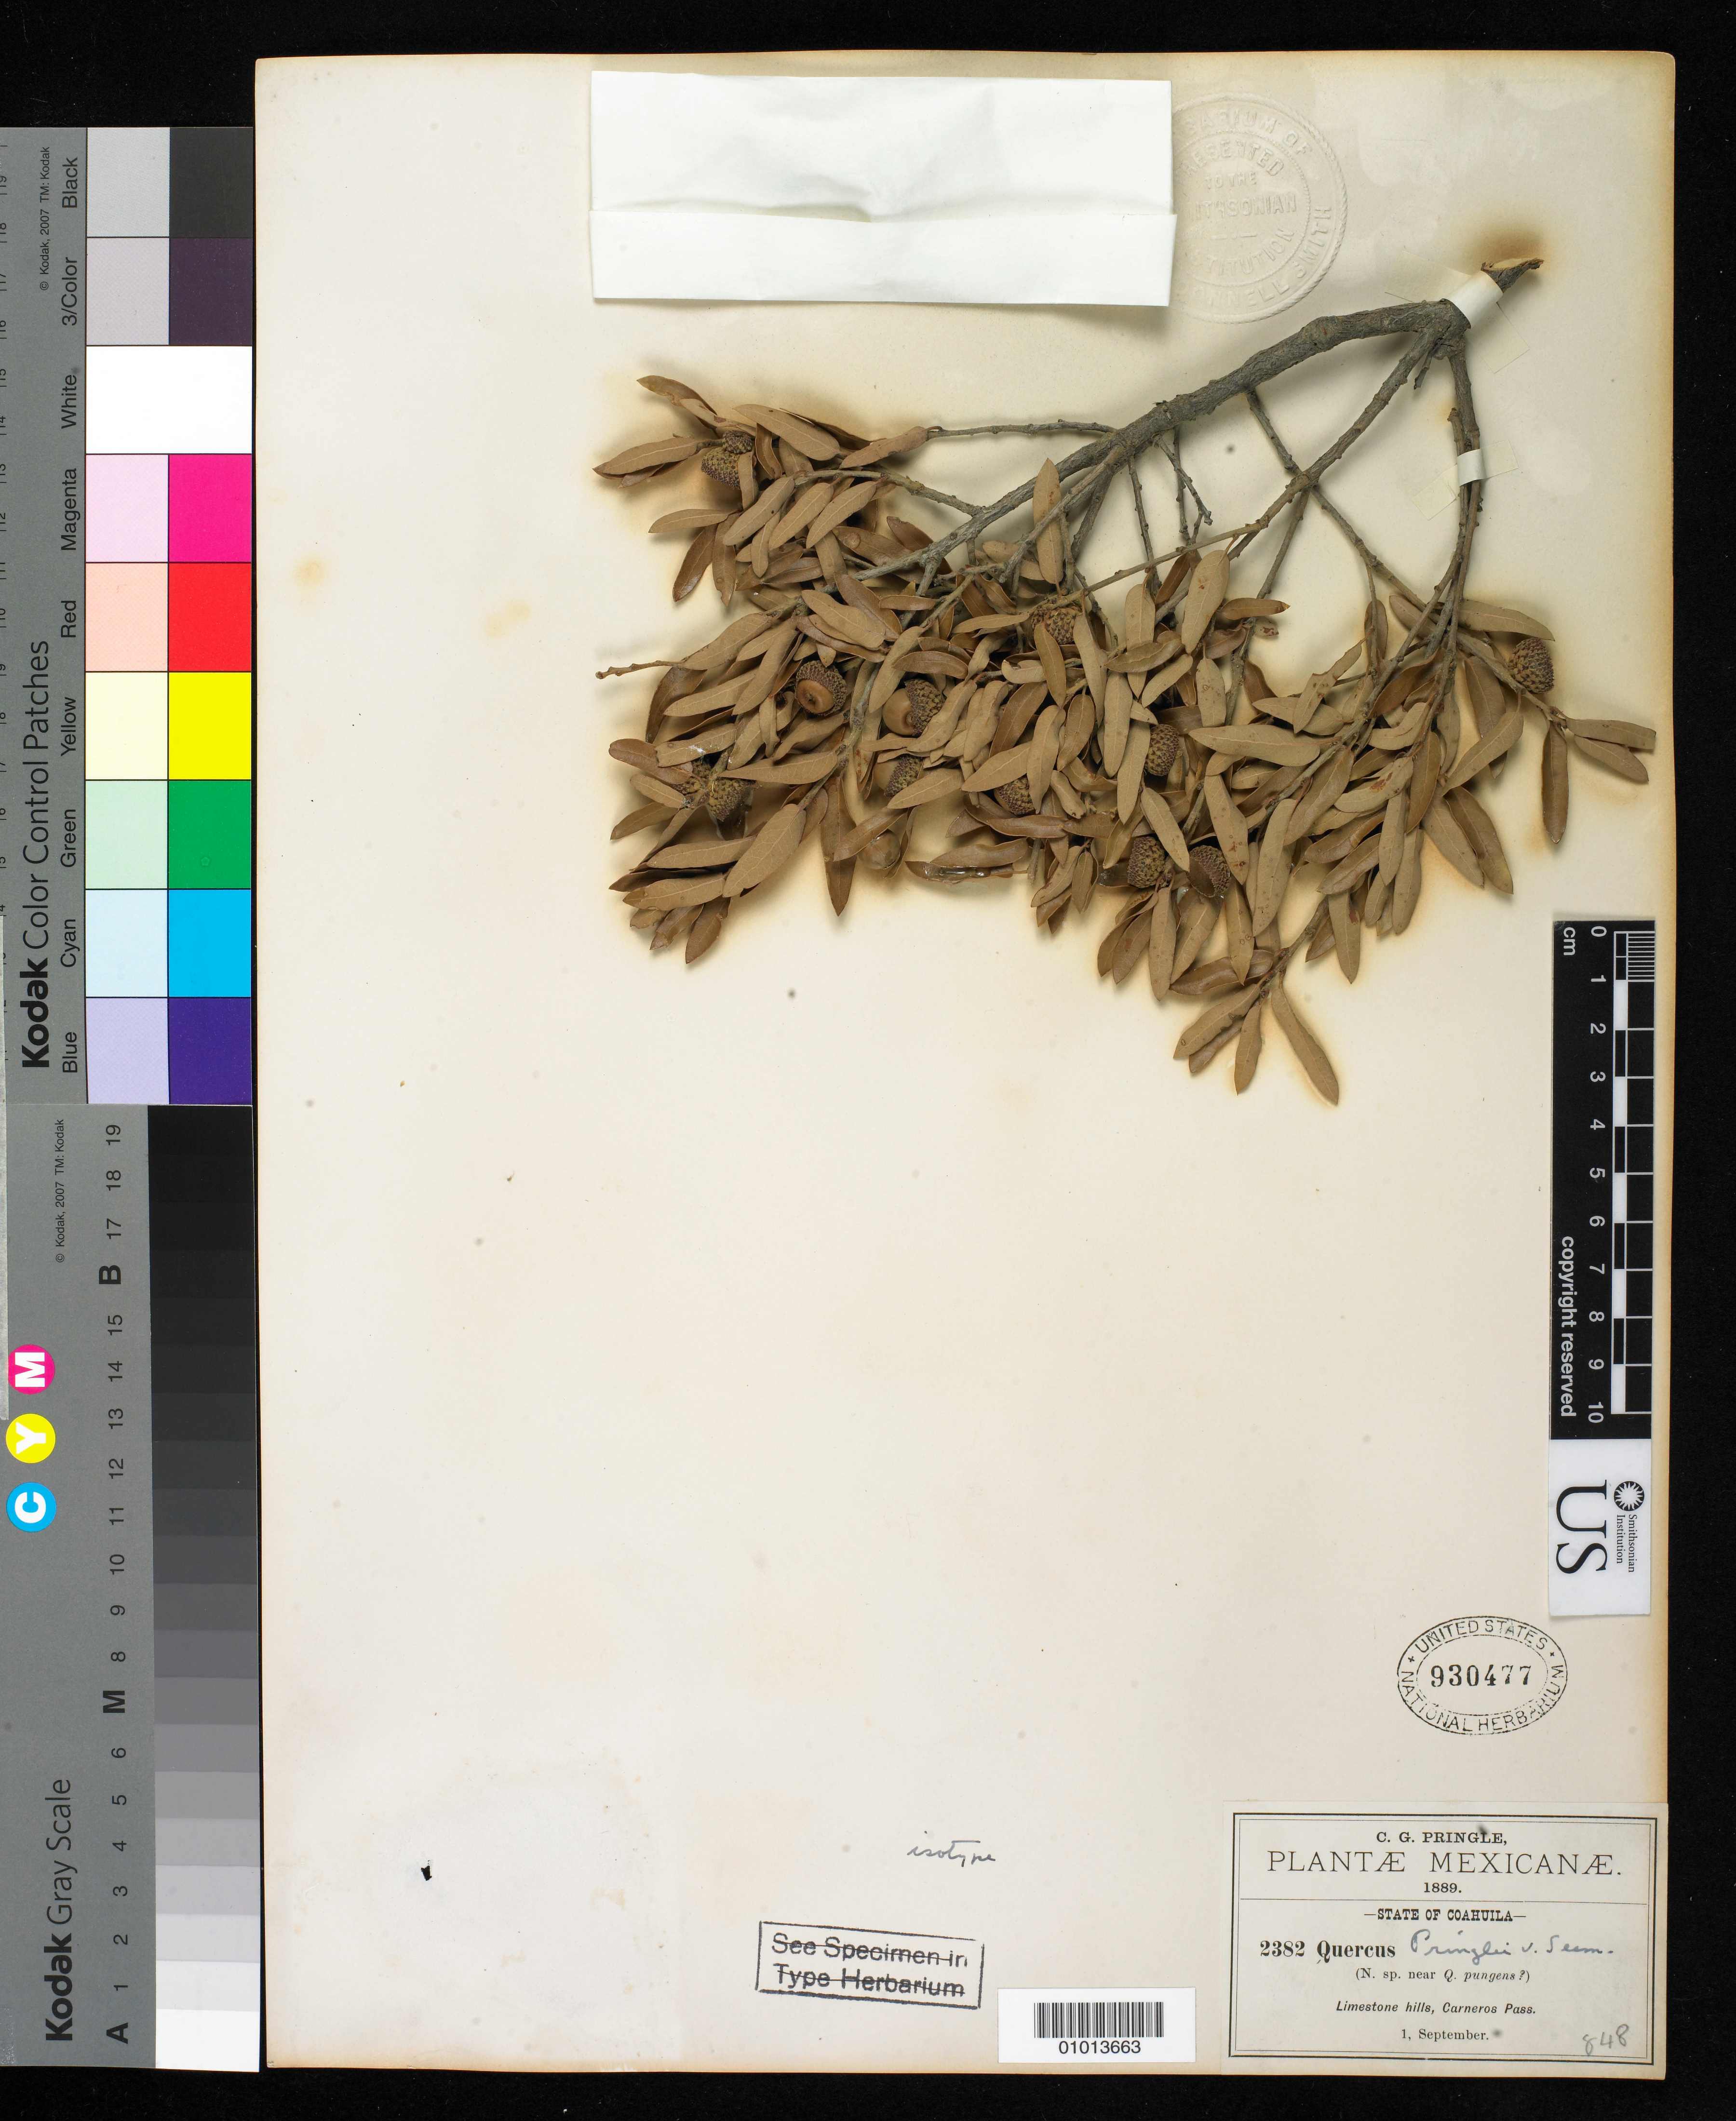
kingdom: Plantae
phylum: Tracheophyta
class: Magnoliopsida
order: Fagales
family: Fagaceae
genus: Quercus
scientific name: Quercus pringlei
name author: Seemen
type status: Isolectotype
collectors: C. G. Pringle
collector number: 2382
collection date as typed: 01 Sep 1899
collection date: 1899-09-01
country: Mexico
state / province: Coahuila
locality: Limestone hills, Carneros Pass.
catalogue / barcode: US 930477